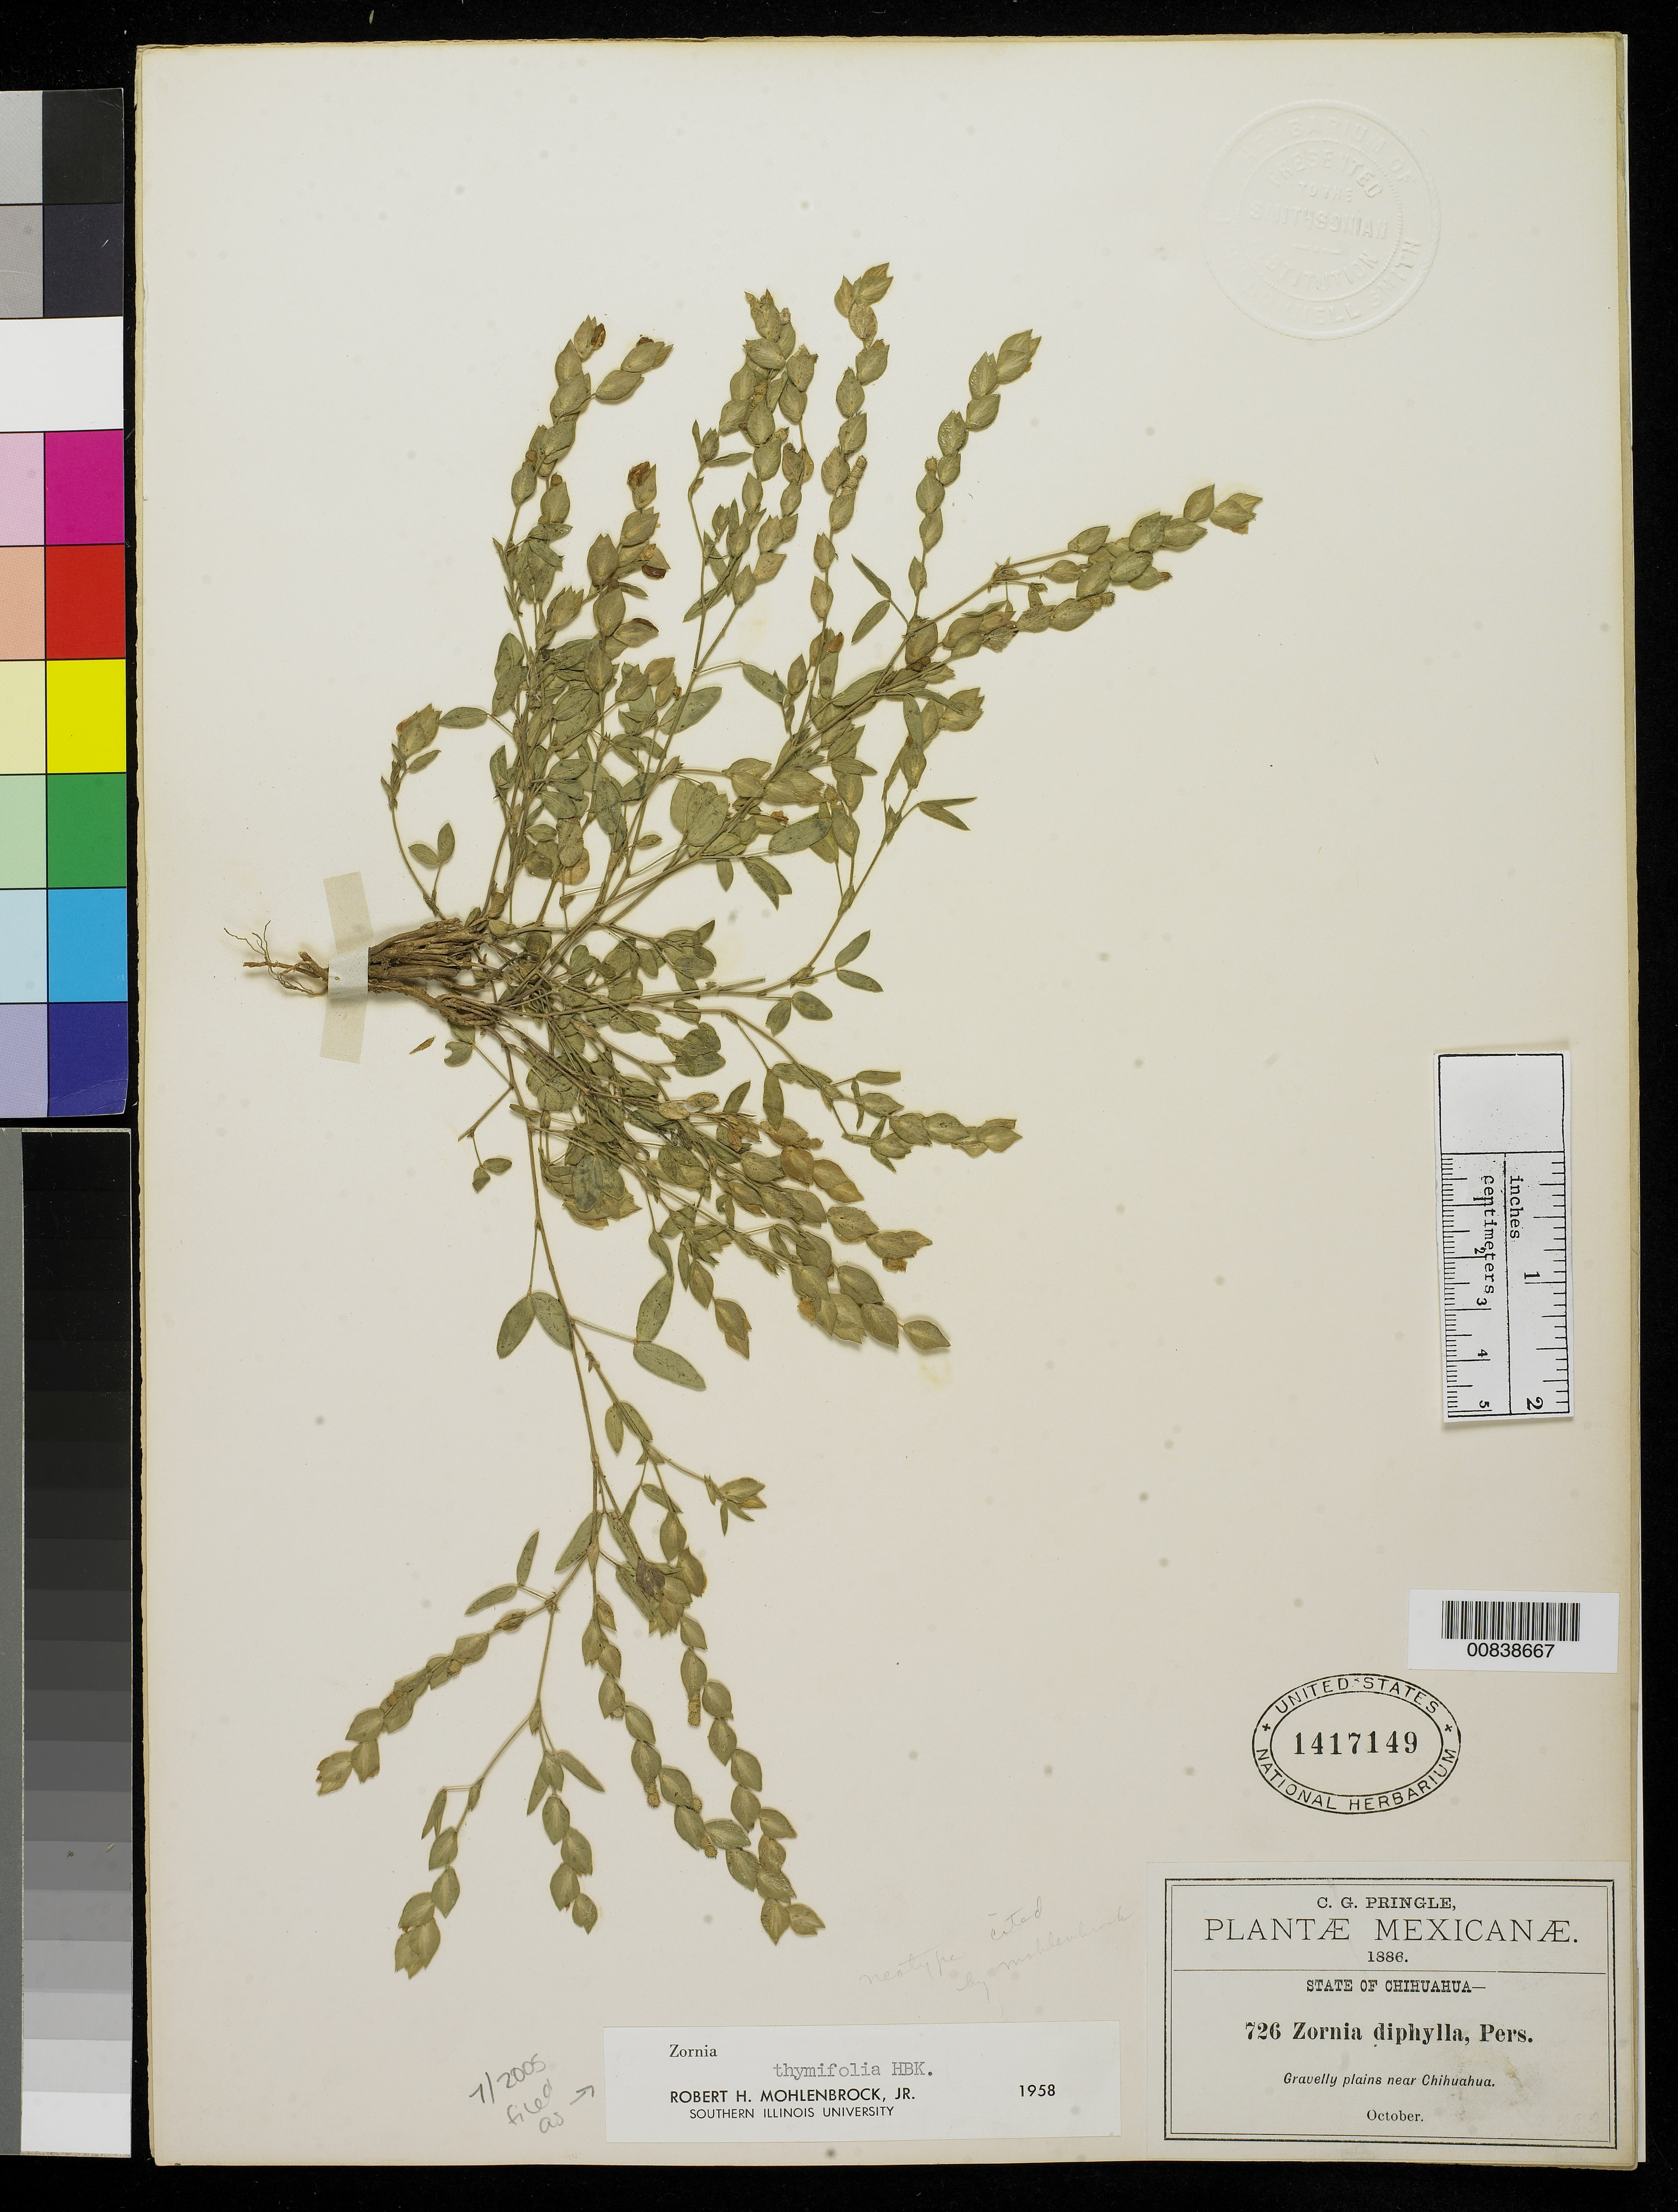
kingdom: Plantae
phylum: Tracheophyta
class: Magnoliopsida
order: Fabales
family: Fabaceae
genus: Zornia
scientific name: Zornia thymifolia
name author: Kunth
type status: Isoneotype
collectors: C. G. Pringle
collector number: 726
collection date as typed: Oct 1886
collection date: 1886-10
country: Mexico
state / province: Chihuahua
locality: Near Chihuahua.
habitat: Gravelly plains.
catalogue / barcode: US 1417149